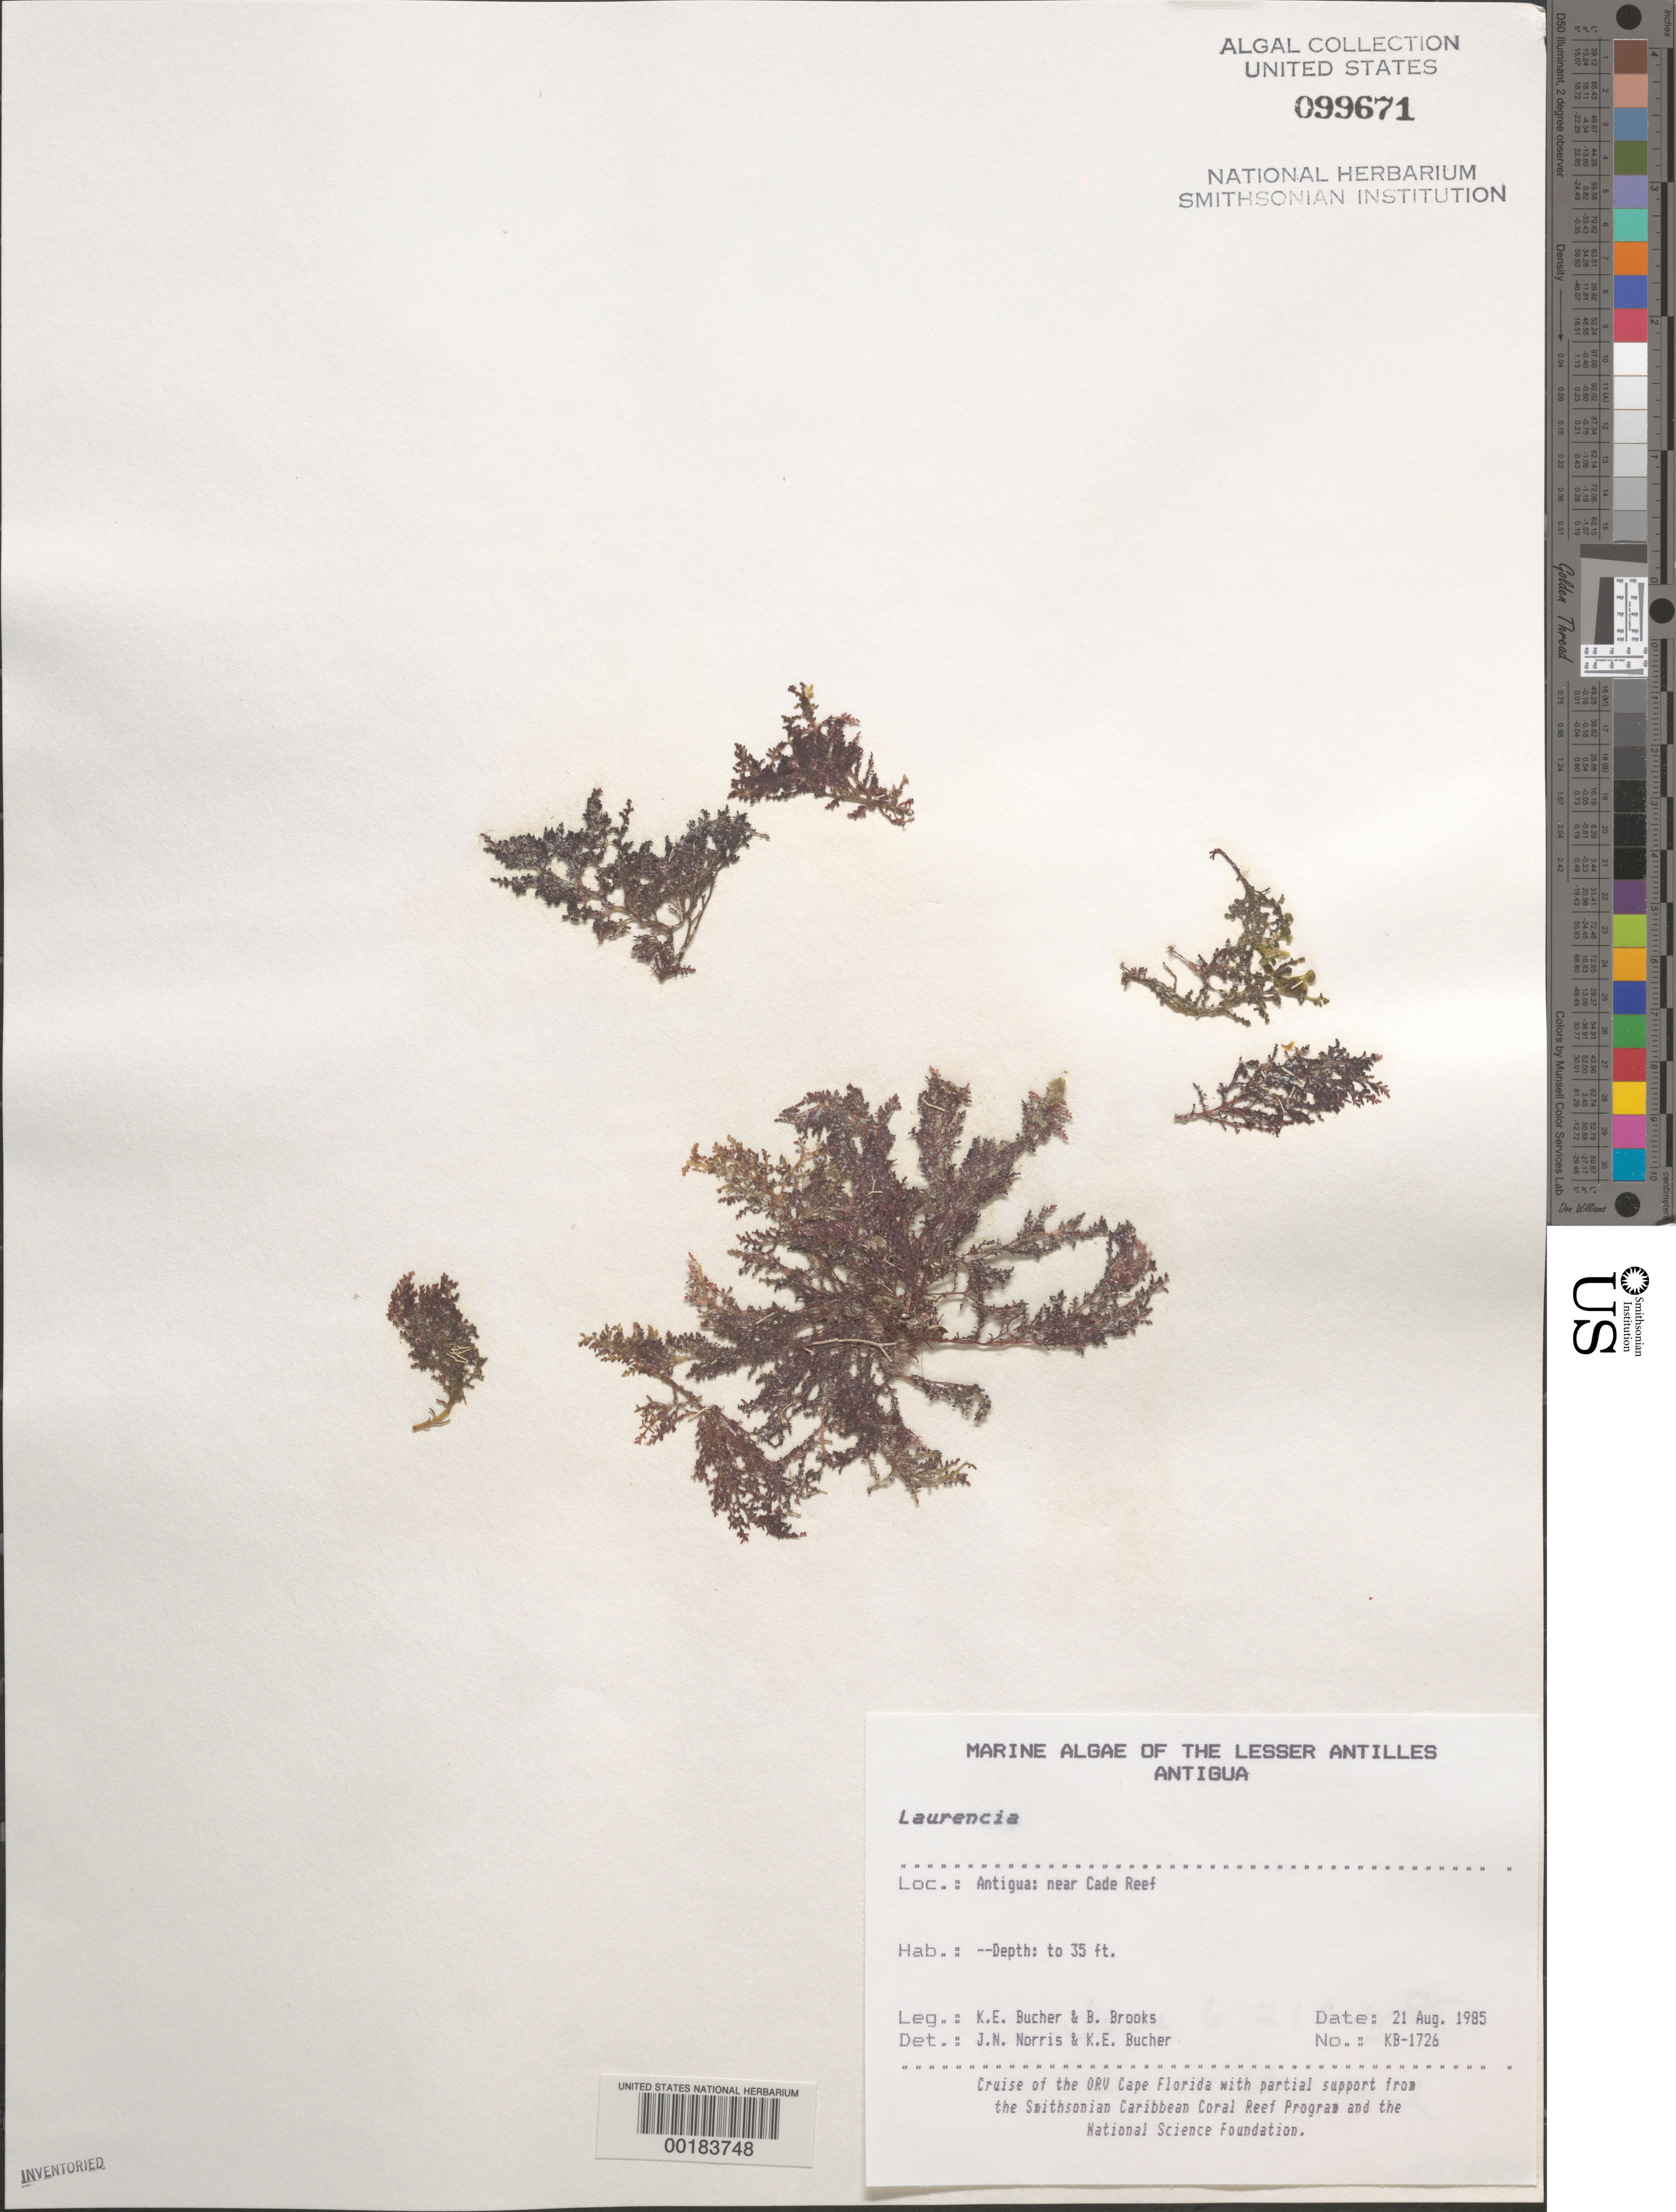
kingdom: Plantae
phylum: Rhodophyta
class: Florideophyceae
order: Ceramiales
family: Rhodomelaceae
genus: Laurencia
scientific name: Laurencia sp.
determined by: Norris, J. N.; Brooks, B. L.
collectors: K. E. Bucher, B. Brooks & W. Fenical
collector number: Kb-1726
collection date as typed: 21 Aug 1985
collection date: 1985-08-21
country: Antigua and Barbuda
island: Antigua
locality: Near Cade Reef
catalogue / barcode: US 99671